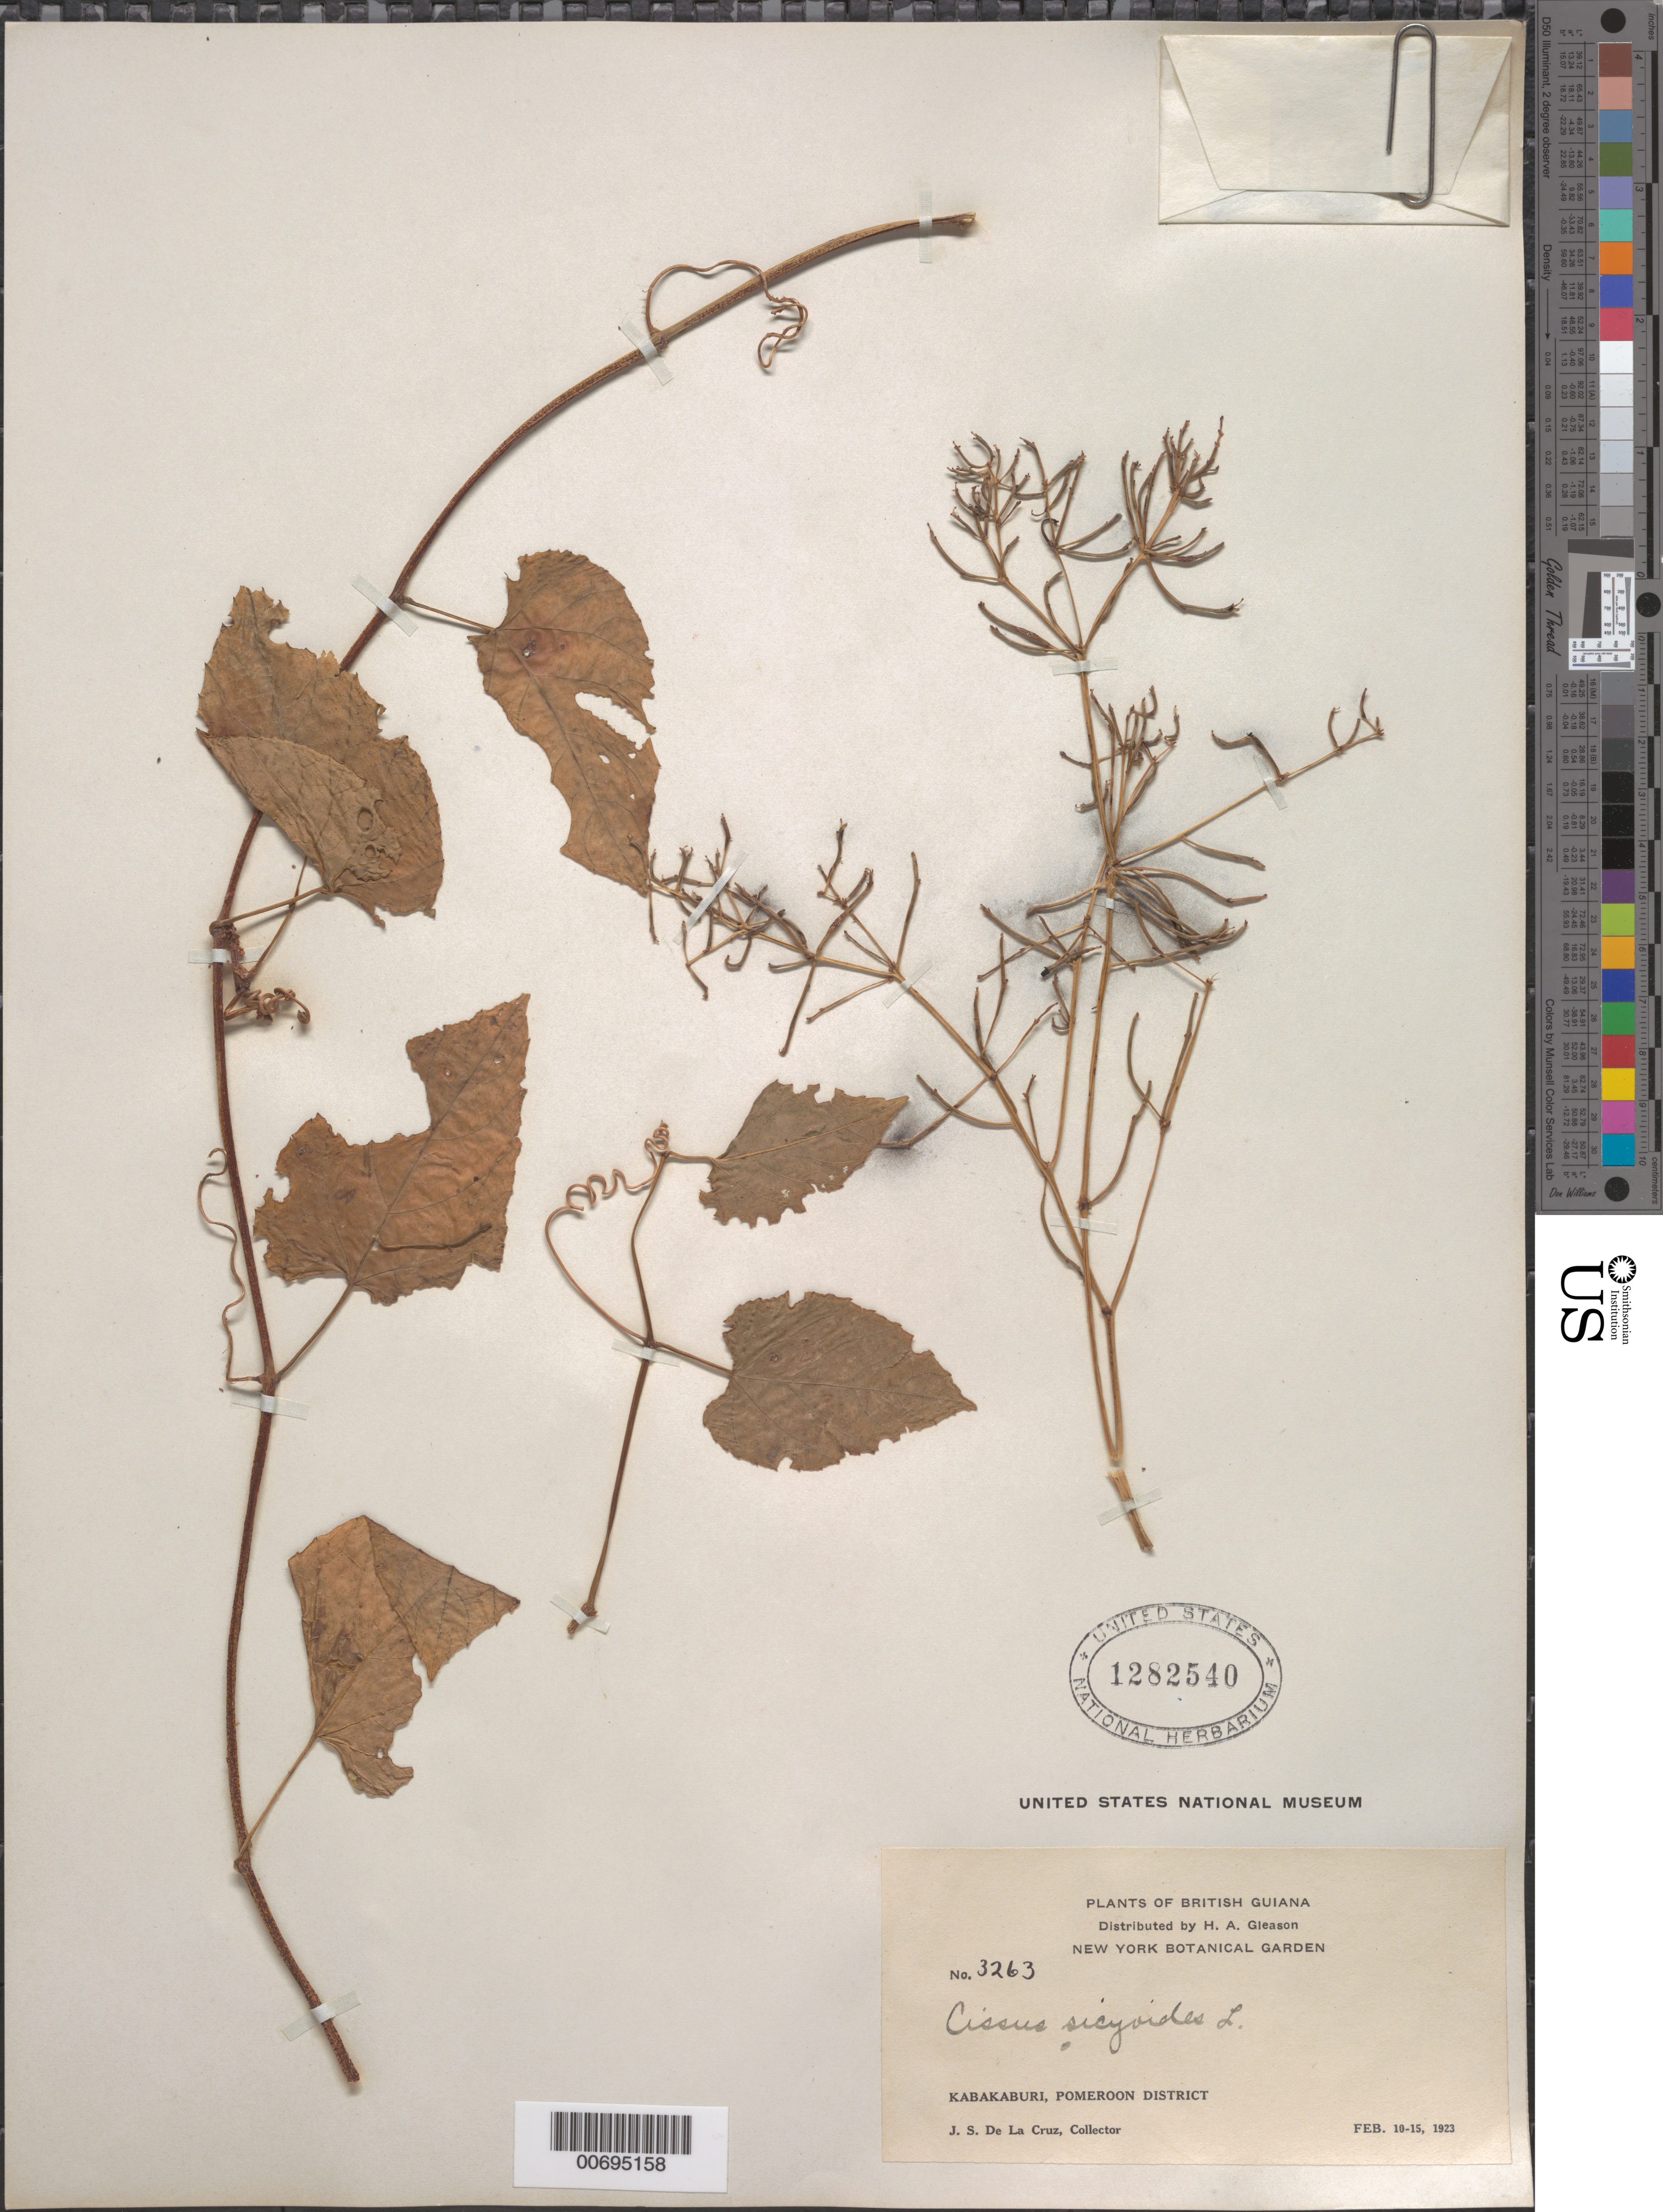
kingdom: Plantae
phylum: Tracheophyta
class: Magnoliopsida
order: Vitales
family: Vitaceae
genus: Cissus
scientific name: Cissus verticillata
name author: (L.) Nicolson & C.E. Jarvis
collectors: J. S. de la Cruz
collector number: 3263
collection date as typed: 10-Feb-23 to 15-Feb-23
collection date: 1923-02-10/1923-02-15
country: Guyana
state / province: Pomeroon-Supenaam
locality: Kabakaburi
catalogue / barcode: US 1282540